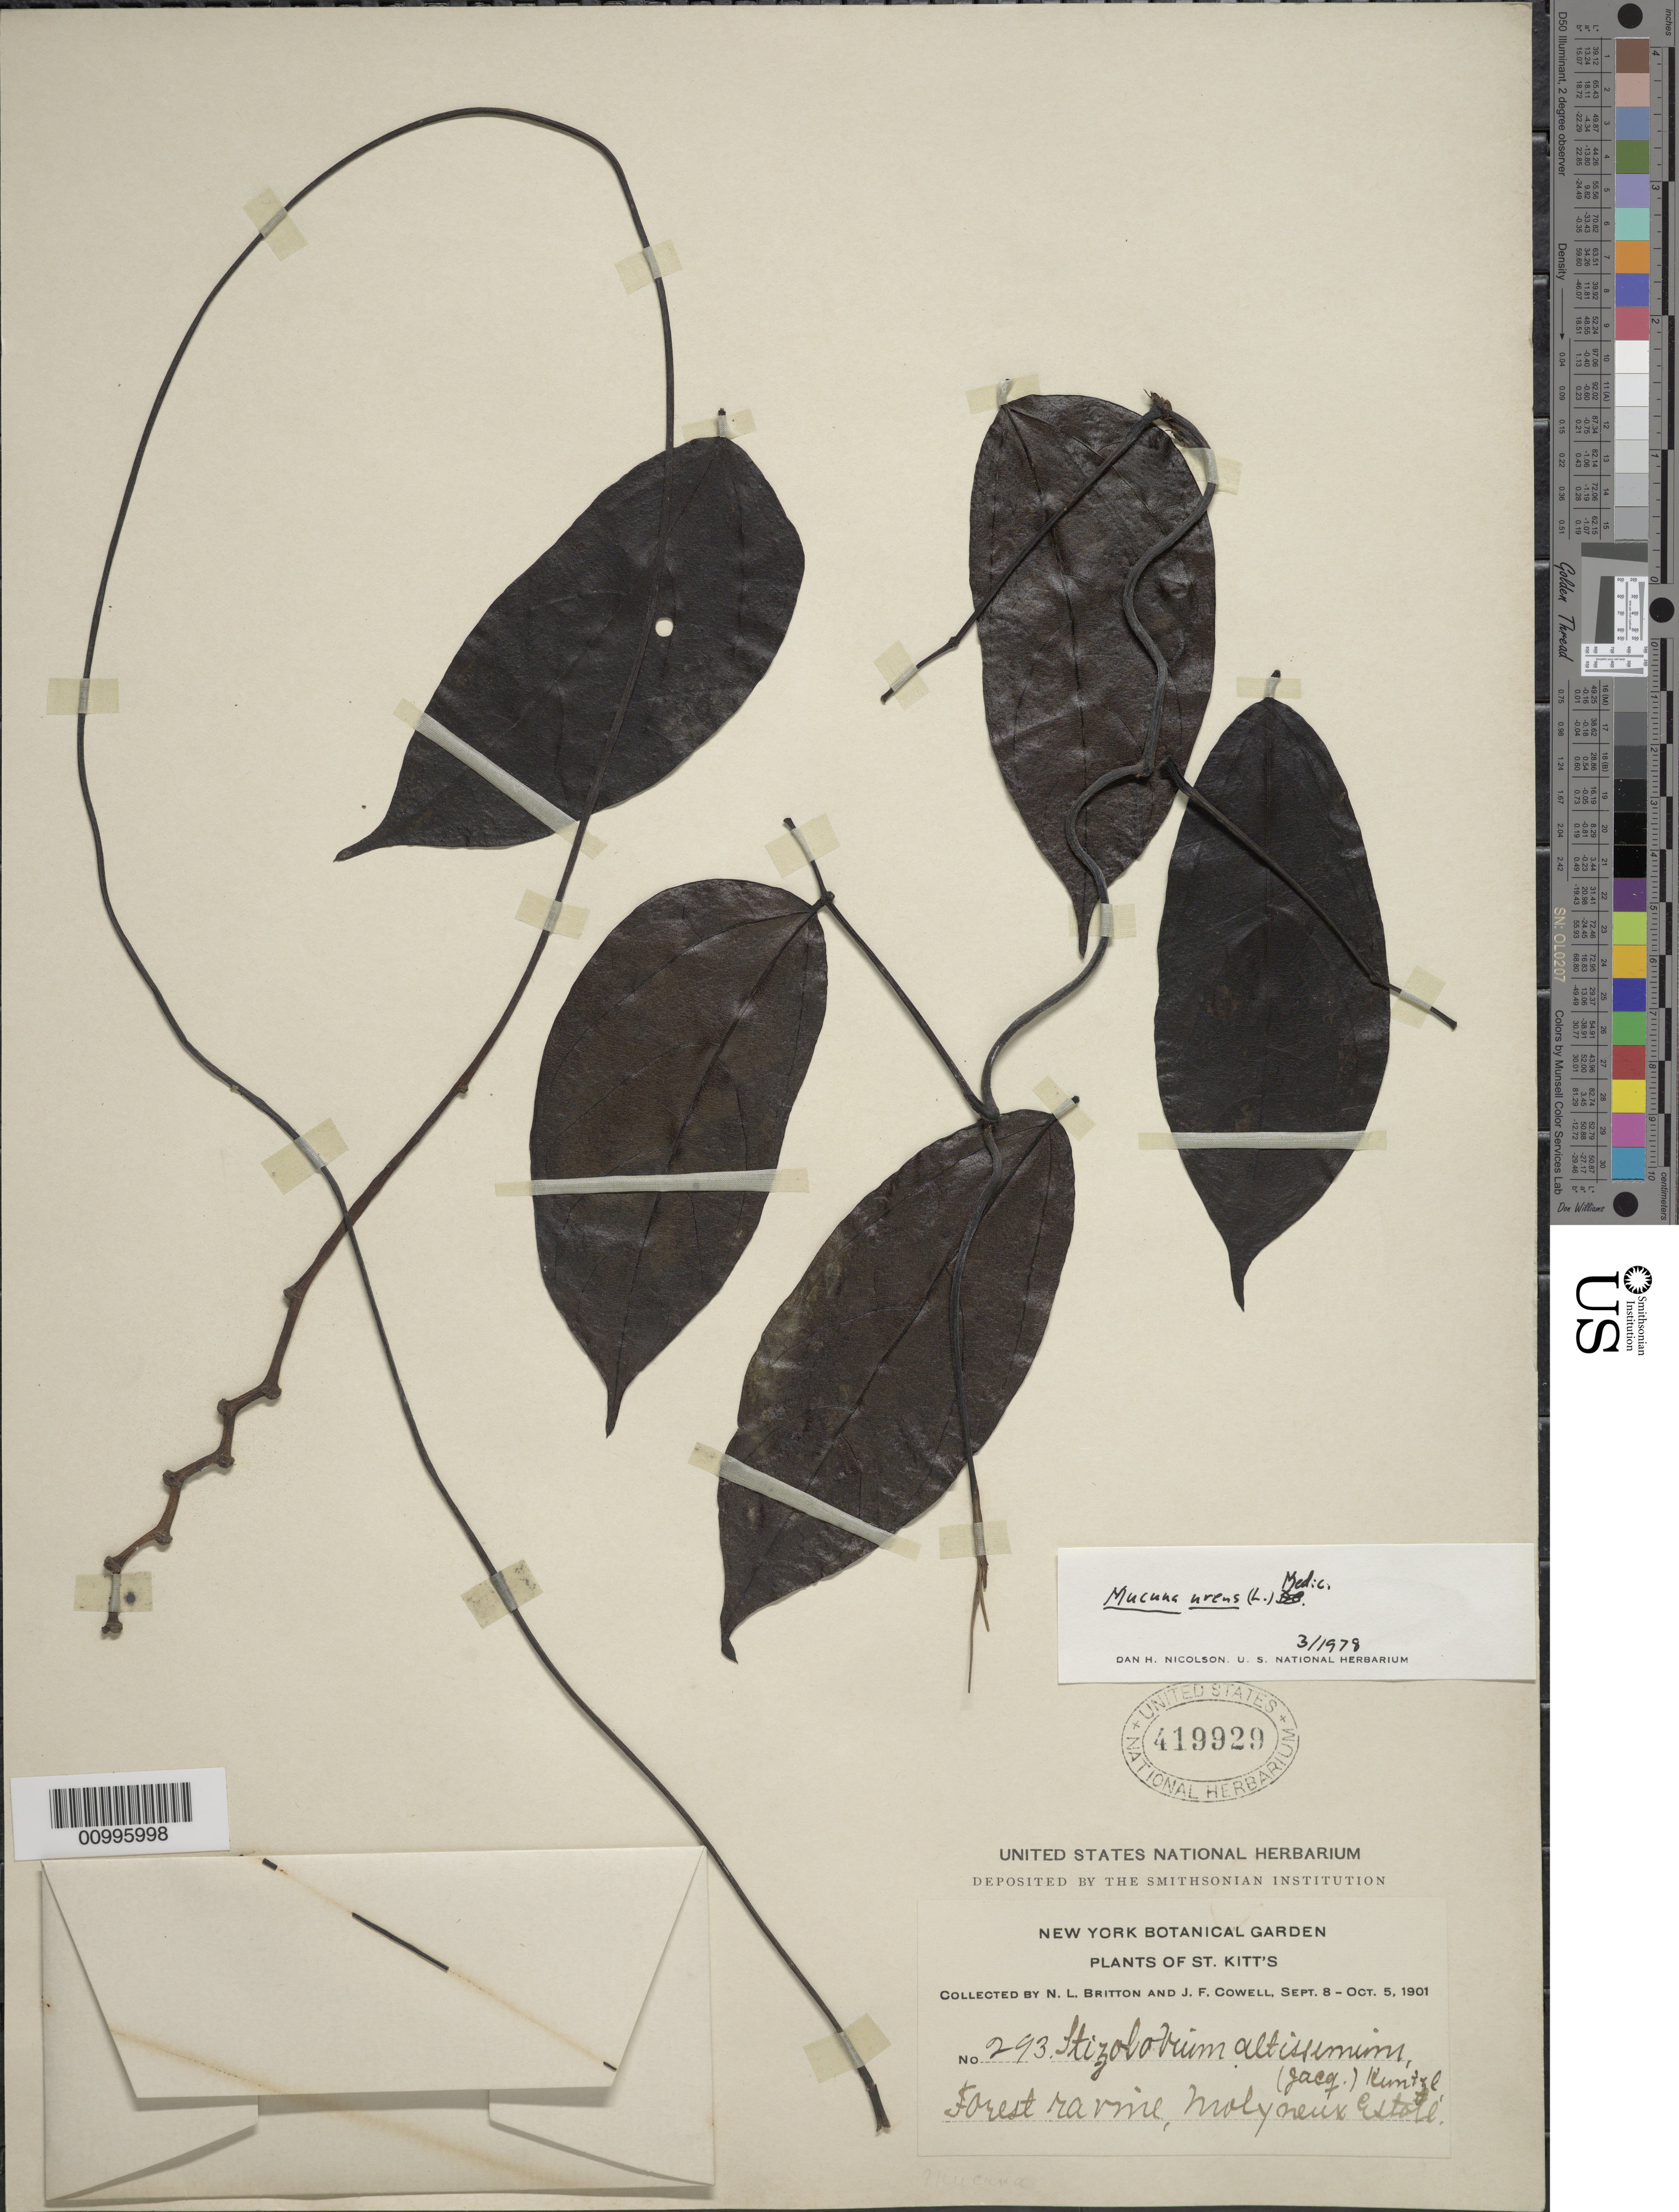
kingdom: Plantae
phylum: Tracheophyta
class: Magnoliopsida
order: Fabales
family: Fabaceae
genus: Mucuna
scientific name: Mucuna urens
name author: (L.) Medik.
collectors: N. Britton & J. F. Cowell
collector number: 293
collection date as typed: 08 Sep 1901 to 05 Oct 1901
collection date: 1901-09-08/1901-10-05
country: St. Christopher-Nevis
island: St. Christopher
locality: Forest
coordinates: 0 N, 0 E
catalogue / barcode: US 419929